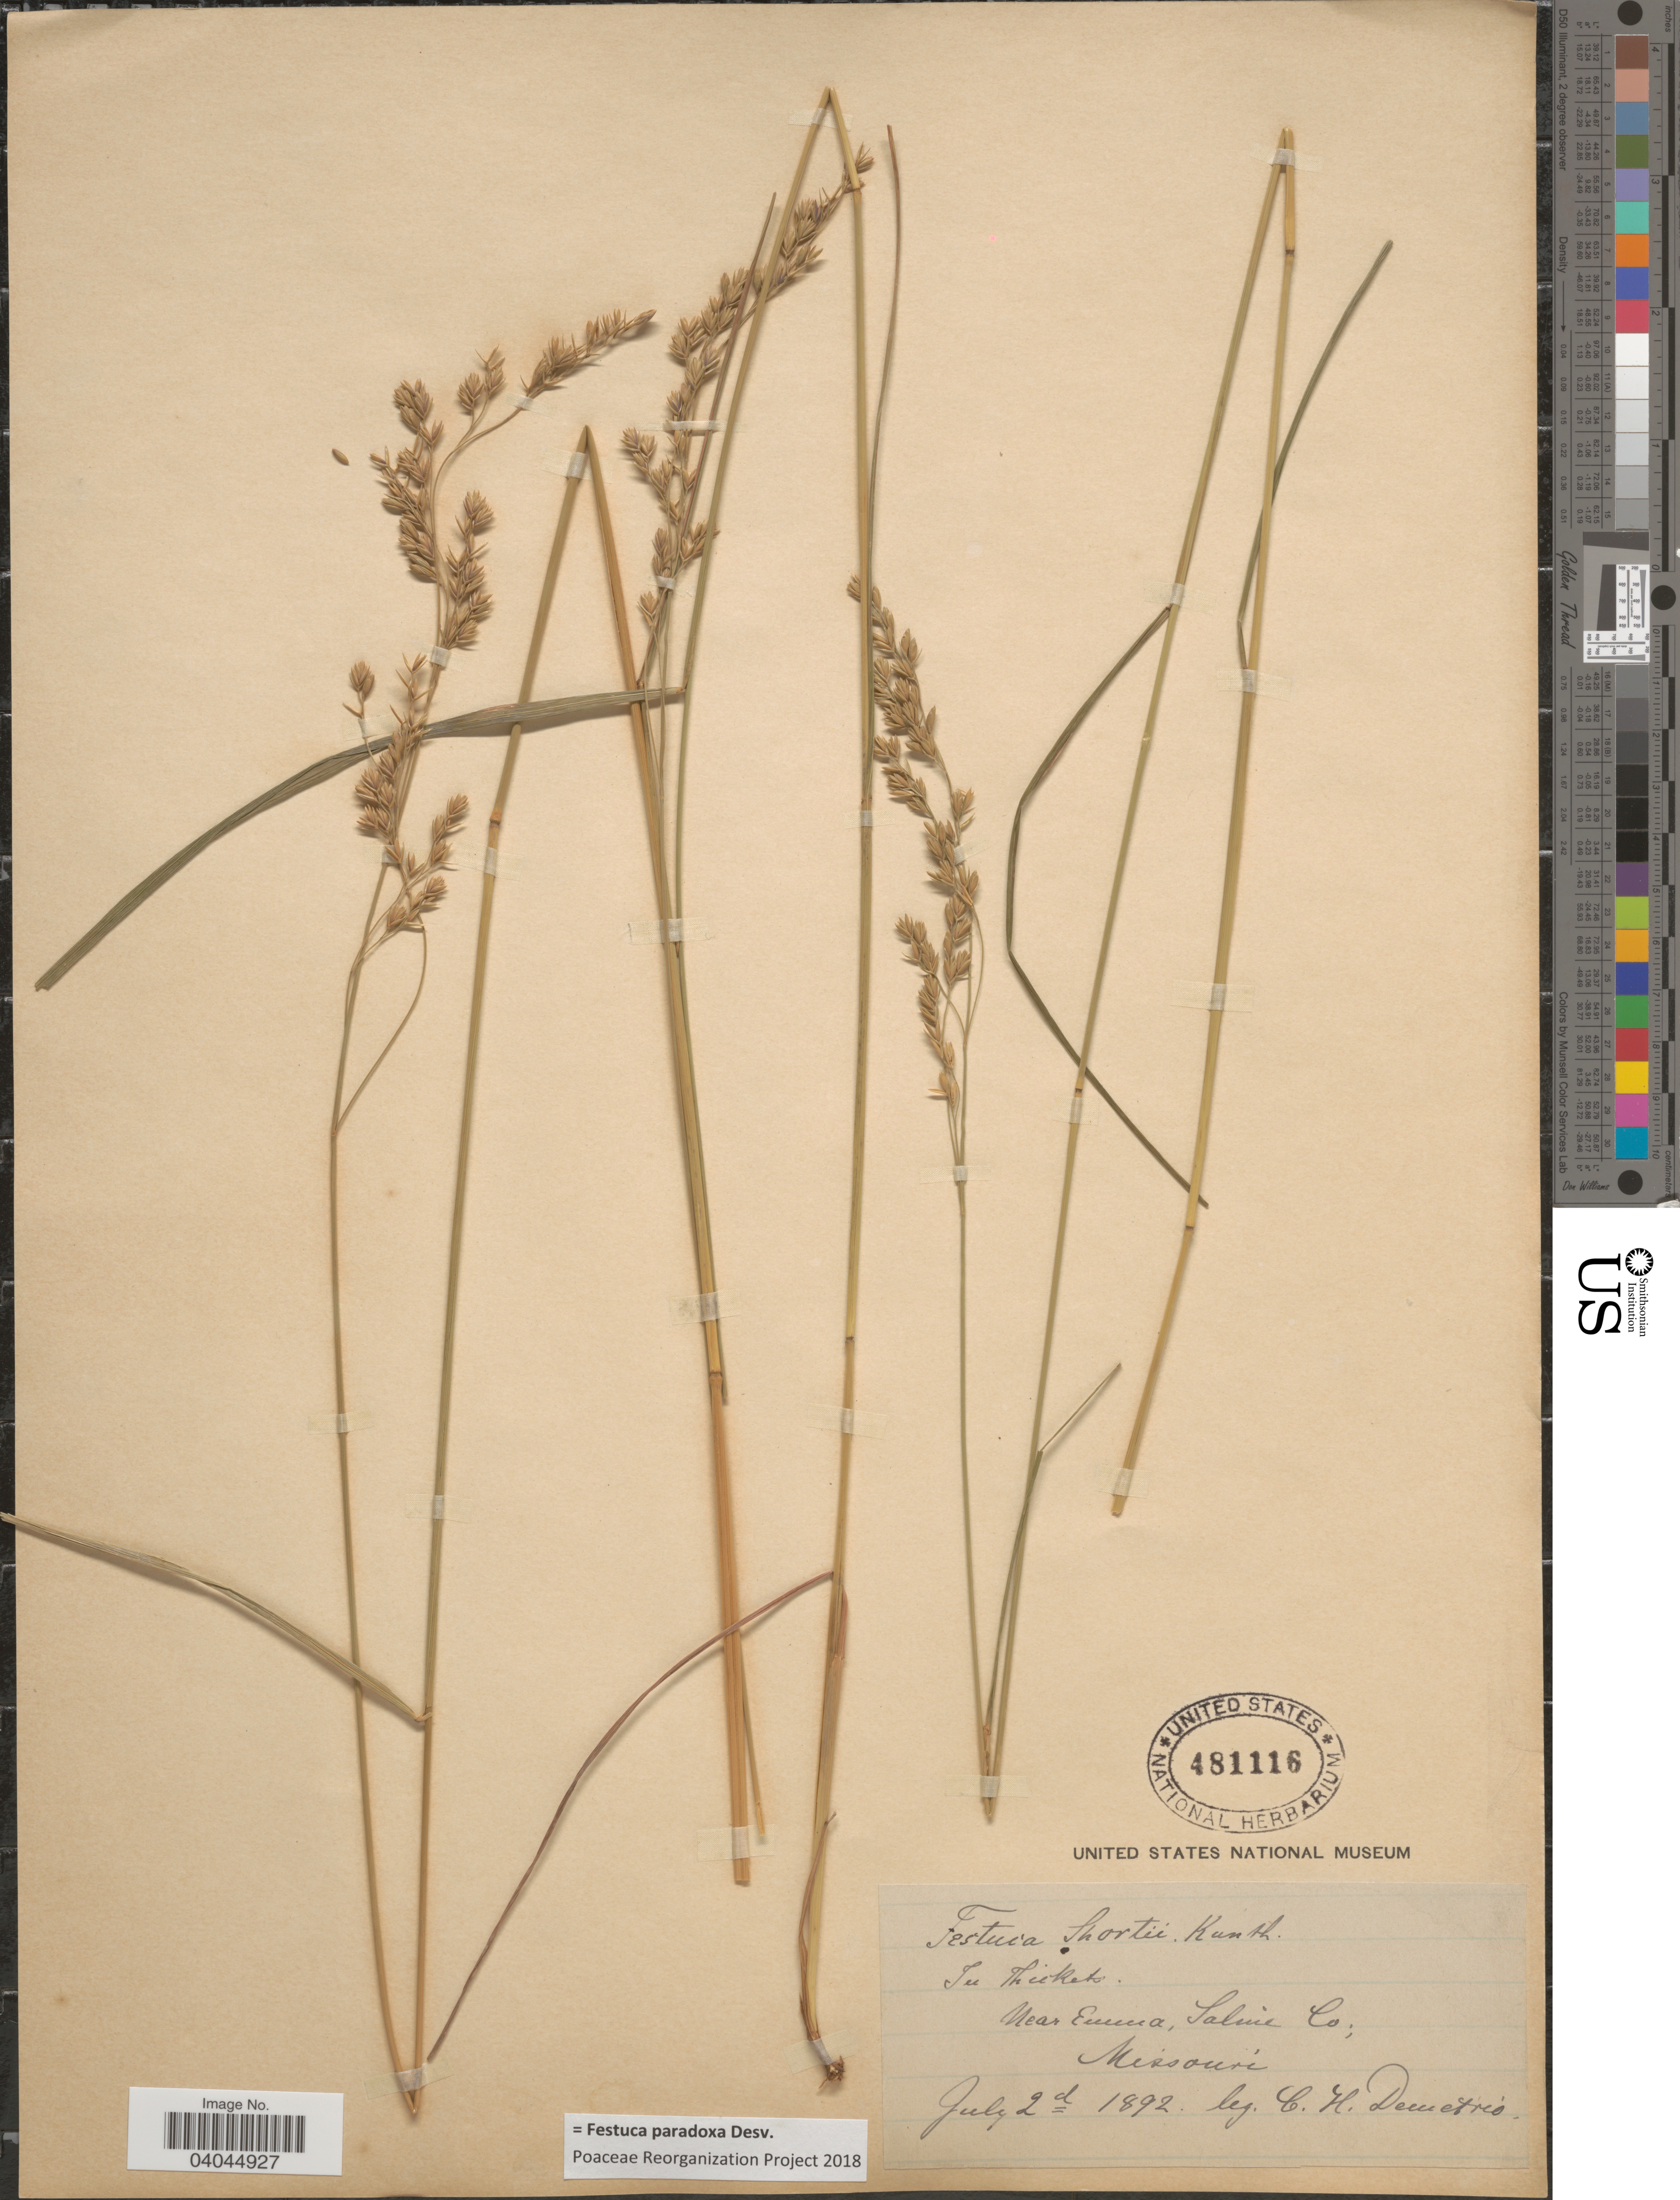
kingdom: Plantae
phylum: Tracheophyta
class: Liliopsida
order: Poales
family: Poaceae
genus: Festuca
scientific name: Festuca paradoxa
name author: Desv.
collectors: C. Demetrio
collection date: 1892-07-02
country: United States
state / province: Missouri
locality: Near Emma, Saline Co.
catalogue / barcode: US 481116